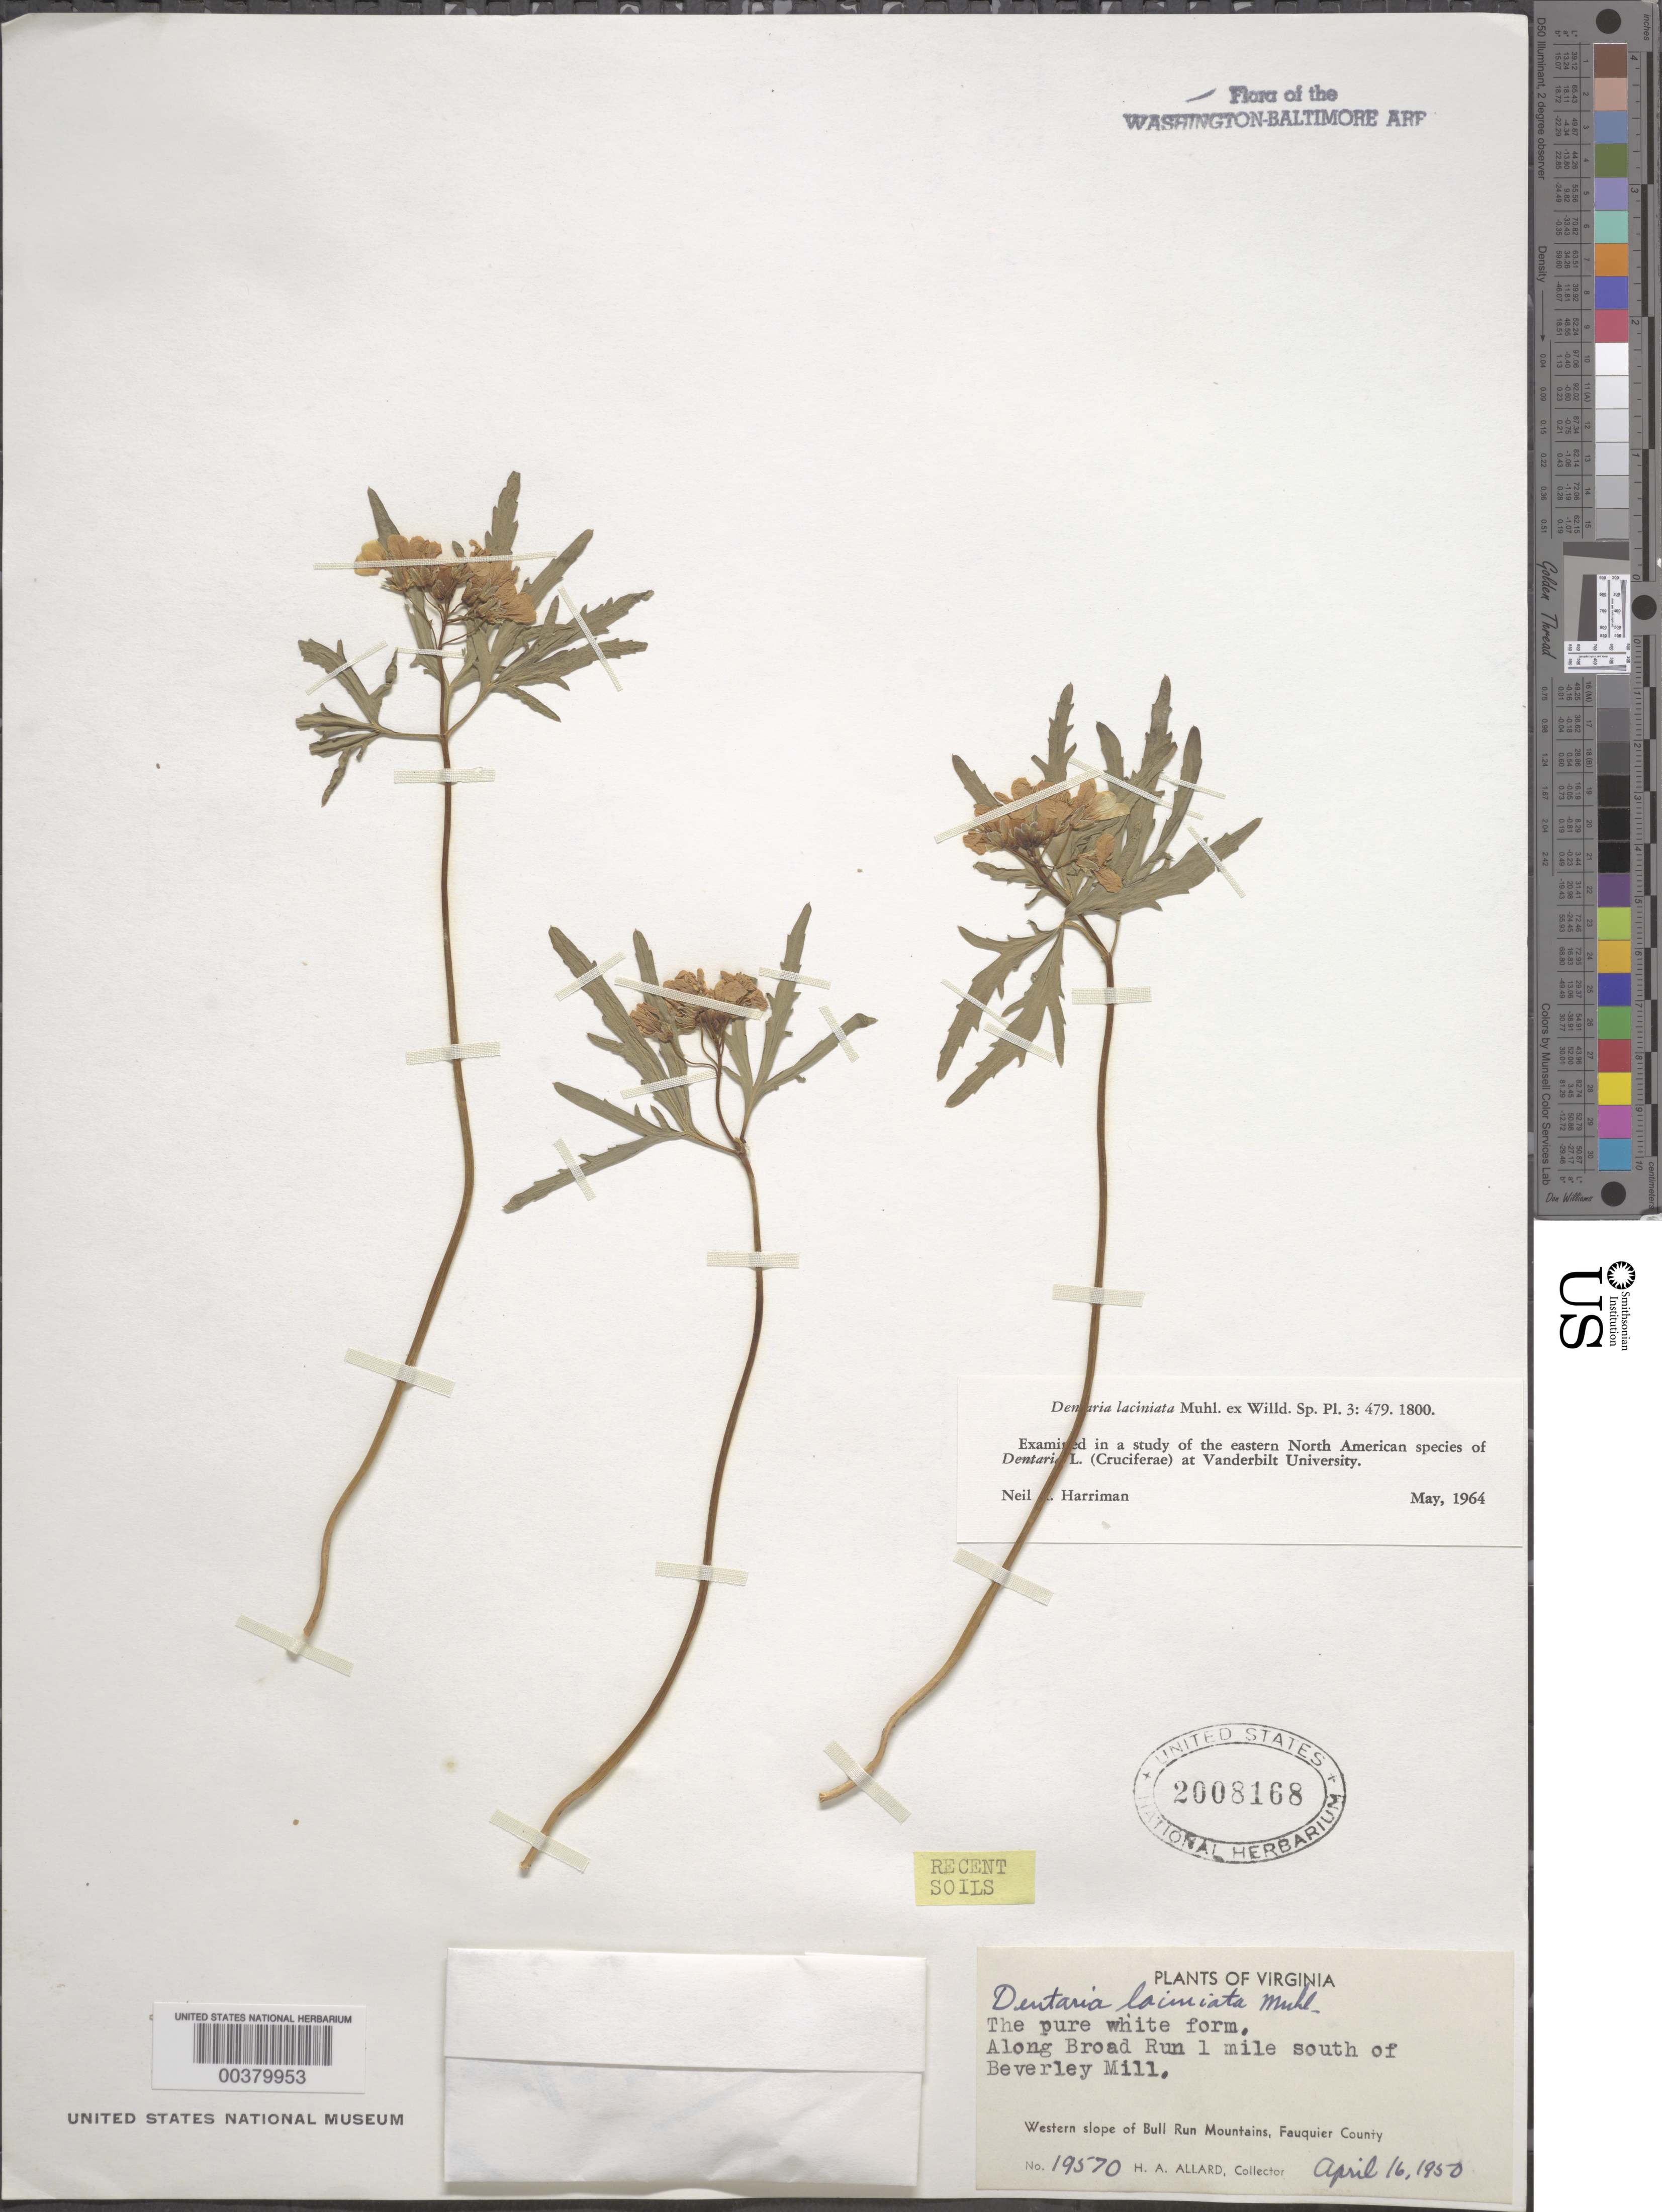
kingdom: Plantae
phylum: Tracheophyta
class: Magnoliopsida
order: Brassicales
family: Brassicaceae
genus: Cardamine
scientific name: Cardamine concatenata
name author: (Michx.) Sw.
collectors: H. A. Allard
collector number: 19570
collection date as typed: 16 Apr 1950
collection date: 1950-04-16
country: United States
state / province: Virginia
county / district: Fauquier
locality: Broad Run, south of Beverley Mill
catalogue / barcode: US 2008168